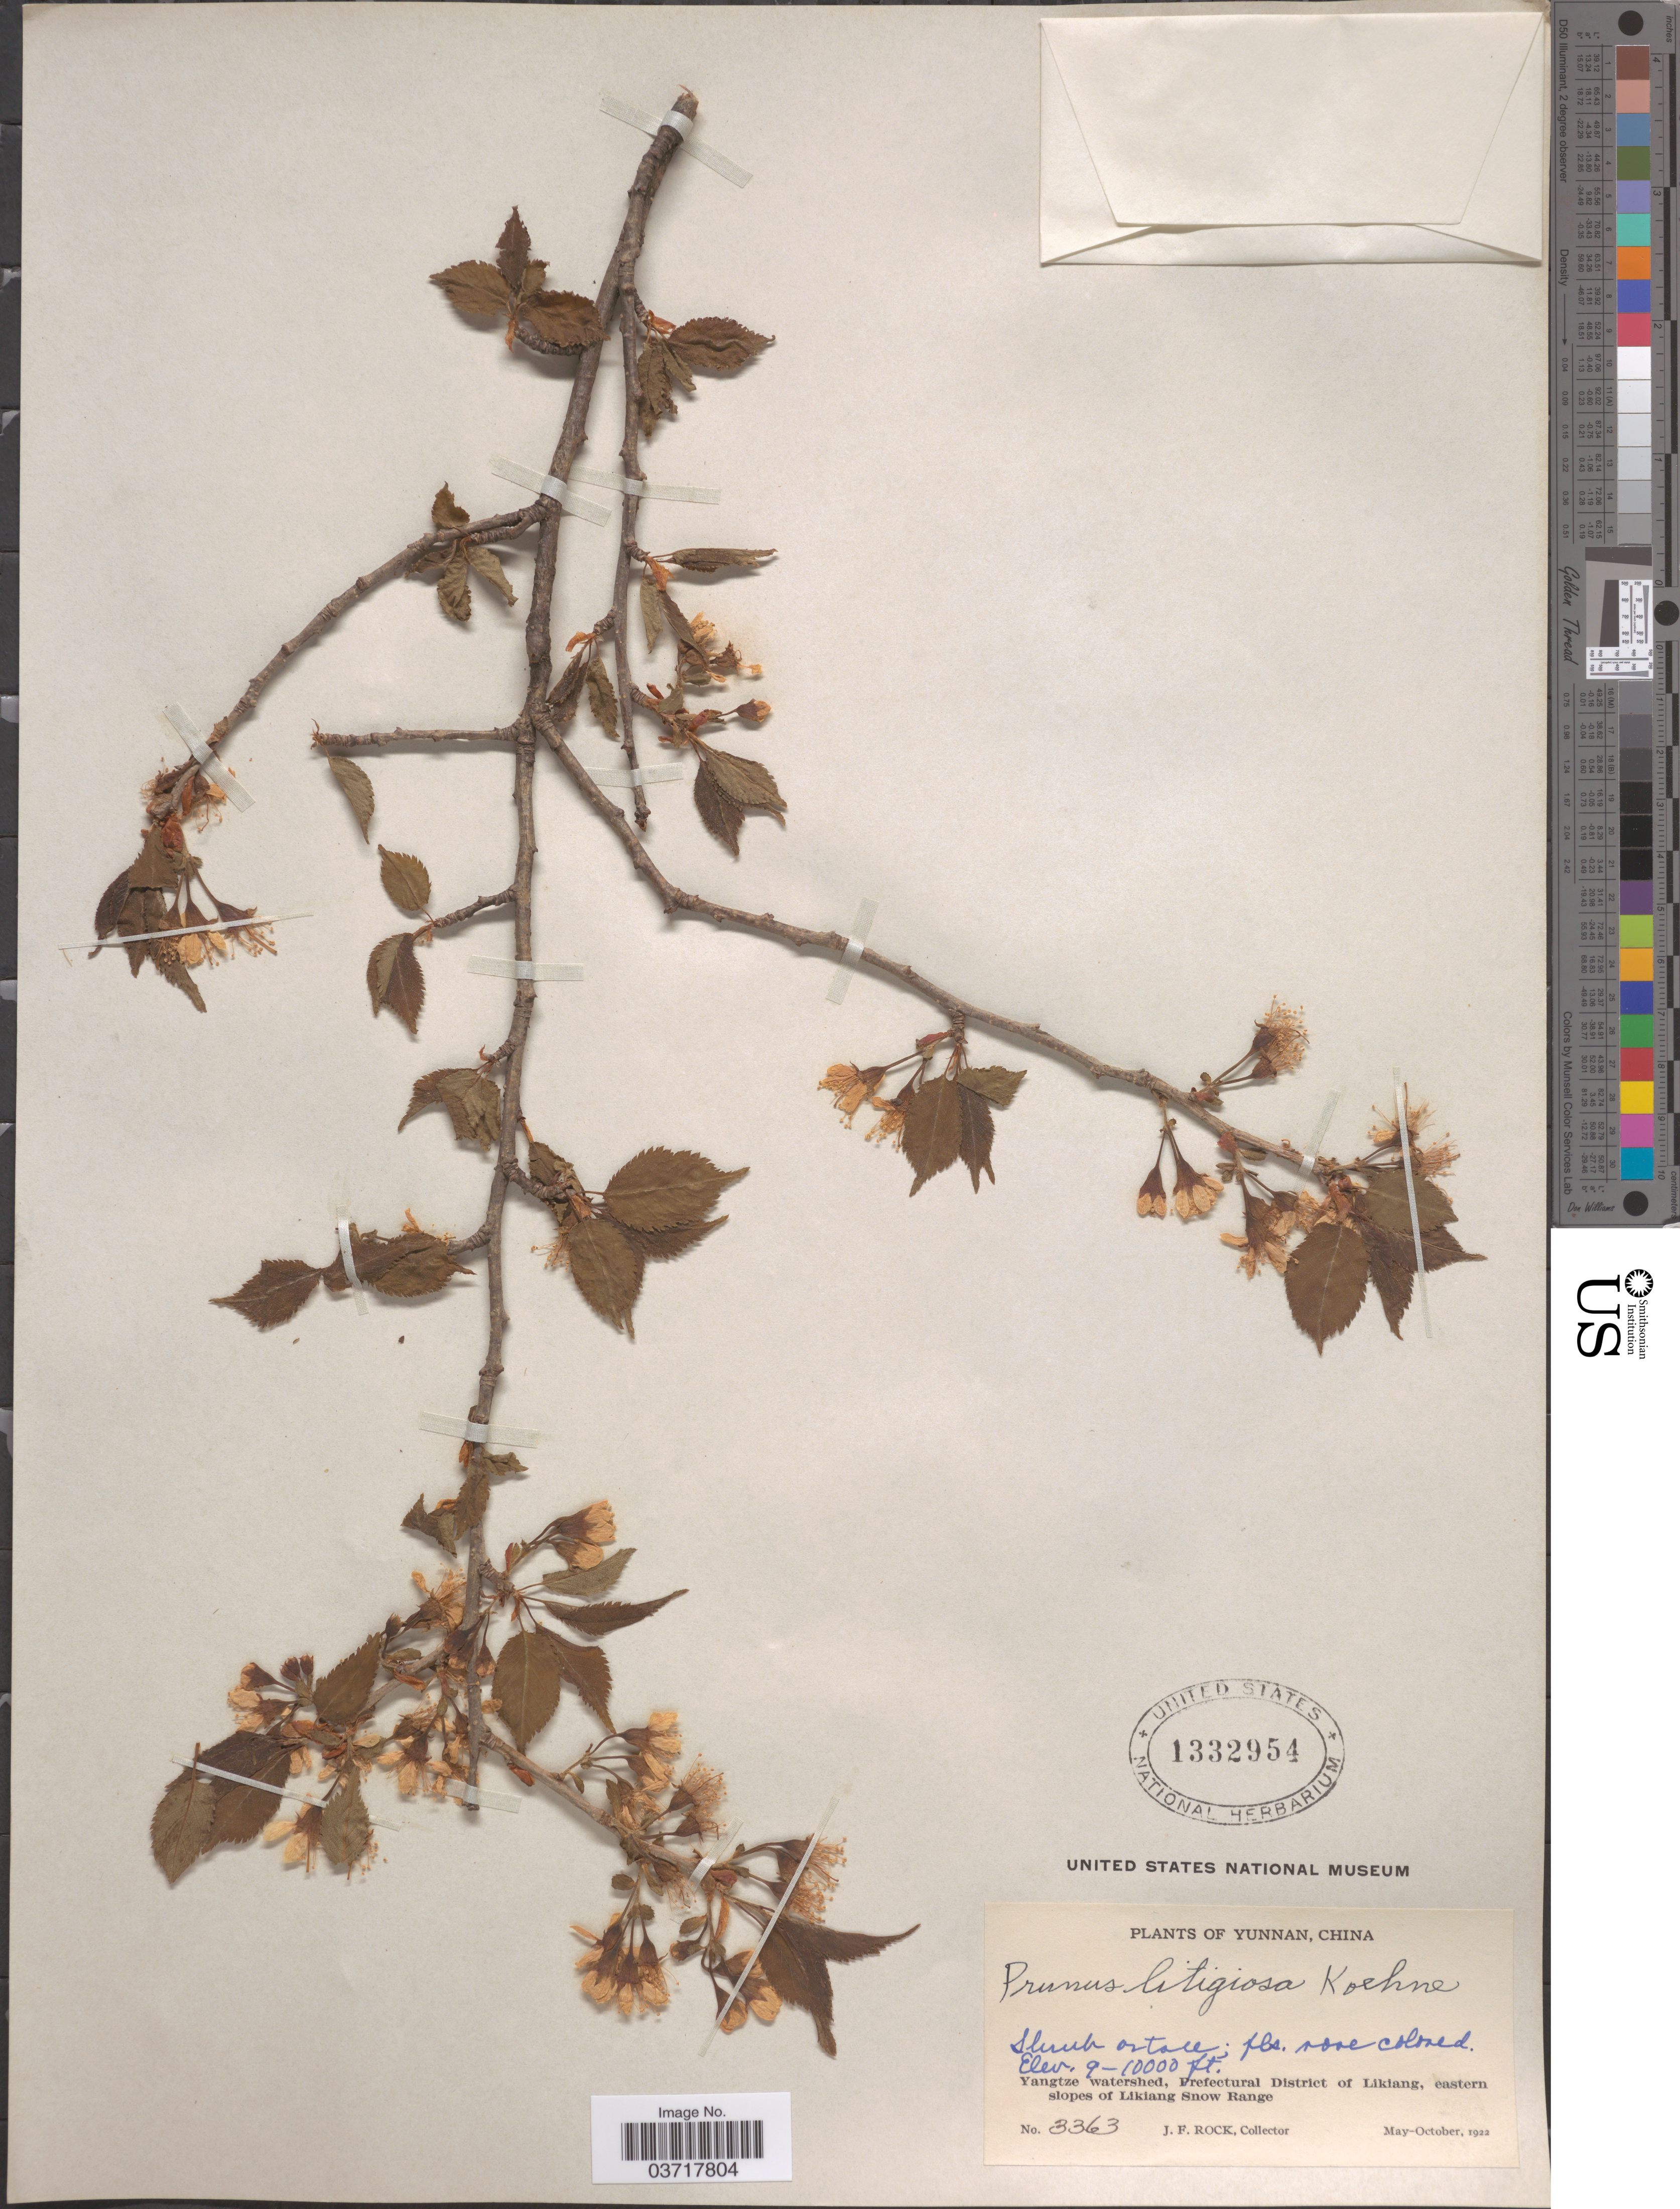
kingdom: Plantae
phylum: Tracheophyta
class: Magnoliopsida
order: Rosales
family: Rosaceae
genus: Prunus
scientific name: Prunus litigiosa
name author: C.K. Schneid.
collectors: J. Rock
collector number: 3363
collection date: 1922-05/1922-10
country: China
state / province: Yunnan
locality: Yangtze watershed, Prefectural District of Likiang, eastern slopes of Likiang Snow Range.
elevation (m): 2743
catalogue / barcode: US 1332954